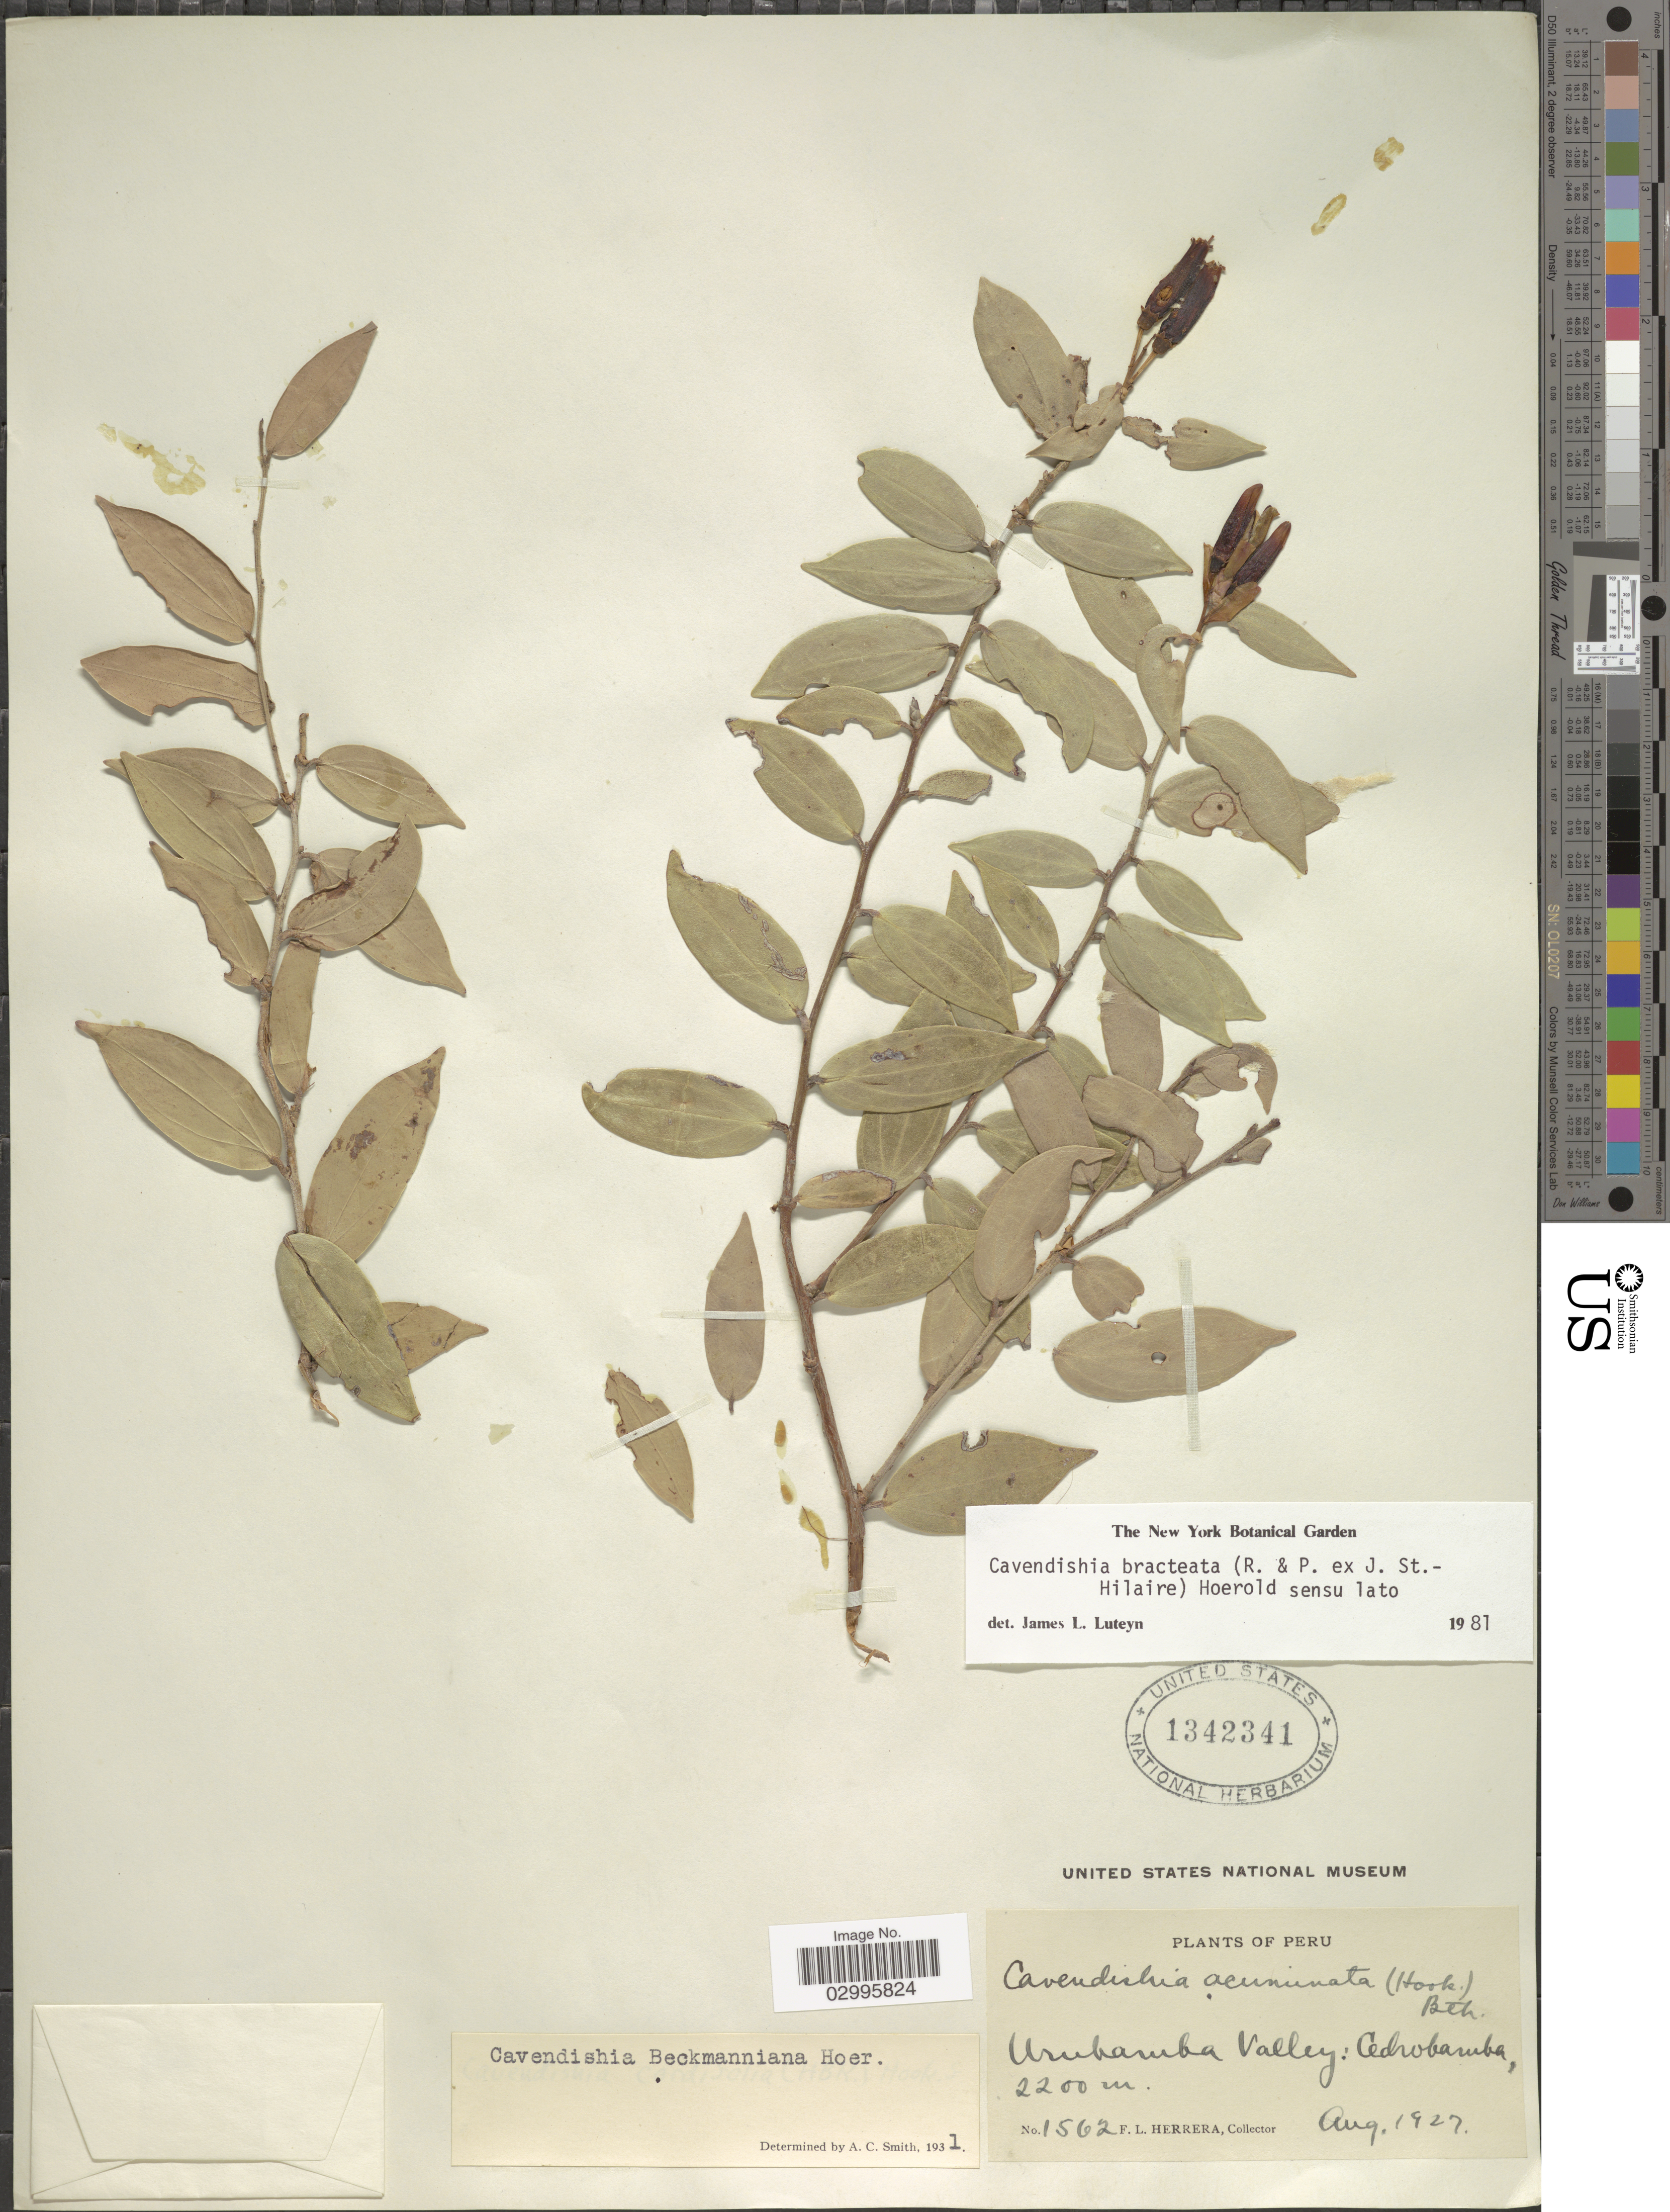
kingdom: Plantae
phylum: Tracheophyta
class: Magnoliopsida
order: Ericales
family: Ericaceae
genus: Cavendishia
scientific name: Cavendishia bracteata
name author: (Ruiz & Pav. ex J. St.-Hil.) Hoerold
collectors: F. L. Herrera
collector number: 1562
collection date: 1927-08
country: Peru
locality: Urubamba Valley: Cedrobamba.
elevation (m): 2200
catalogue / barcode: US 1342341